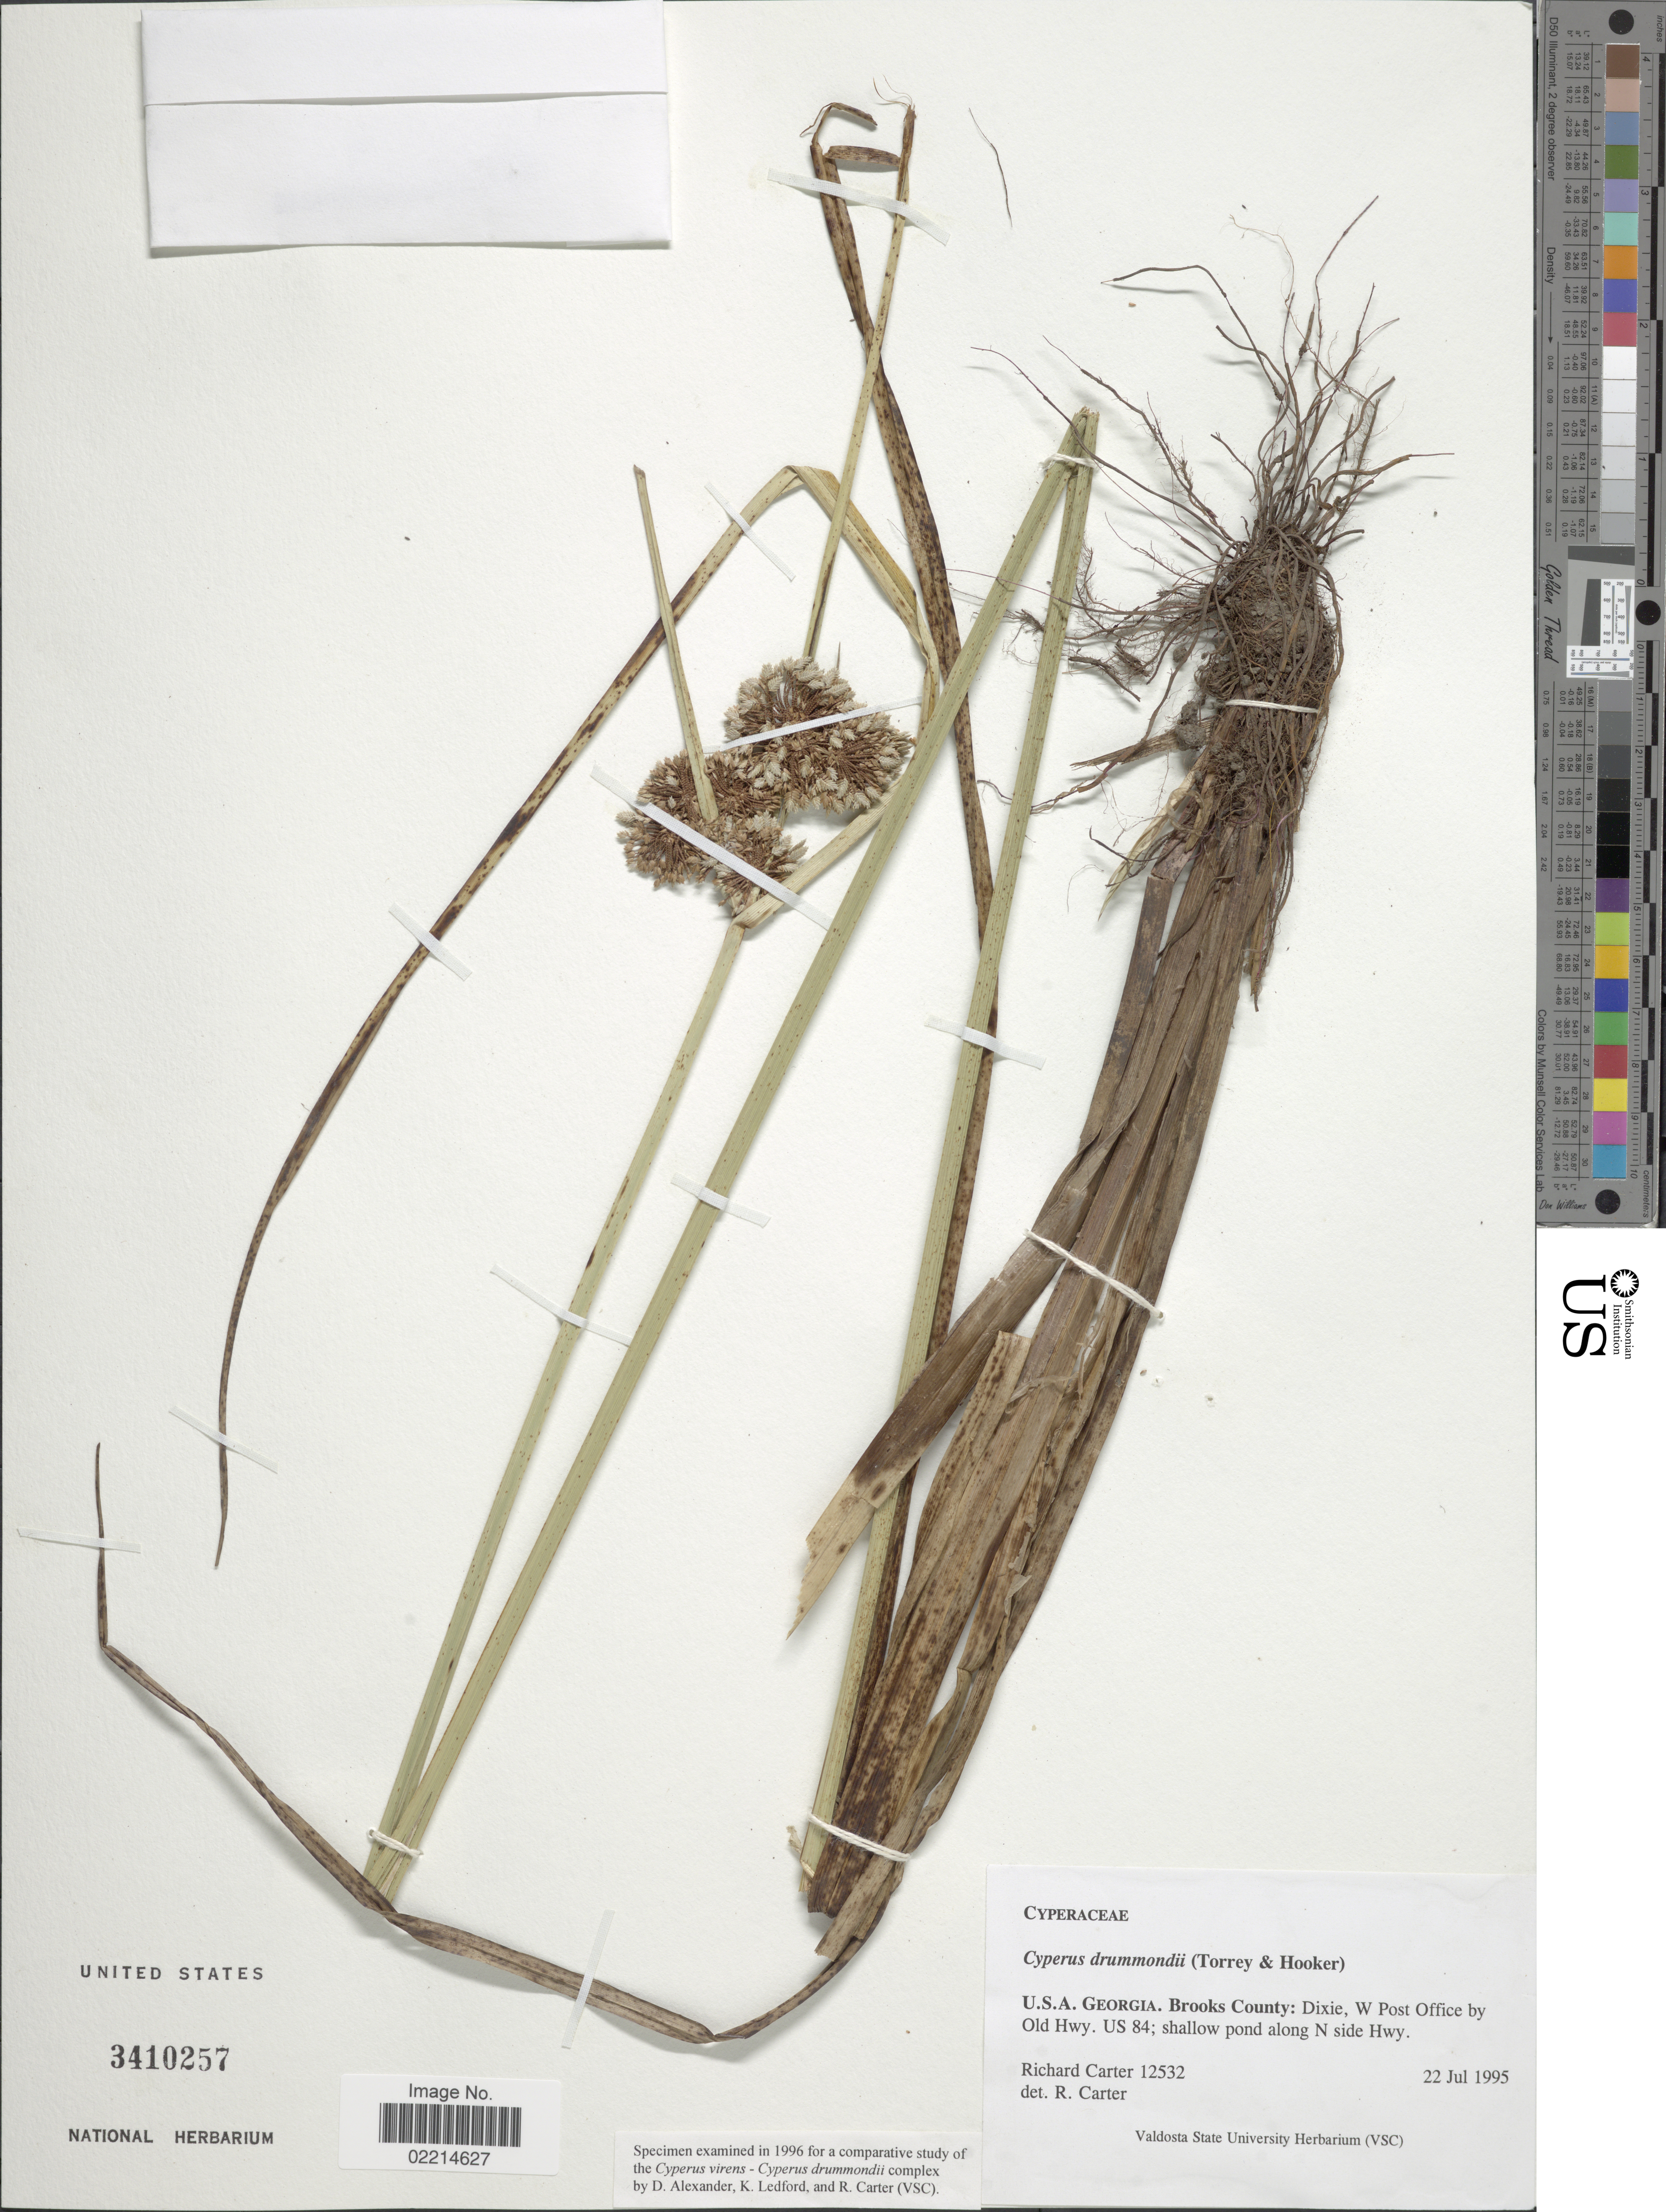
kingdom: Plantae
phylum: Tracheophyta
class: Liliopsida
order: Poales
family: Cyperaceae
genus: Cyperus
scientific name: Cyperus drummondii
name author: Torr. & Hook.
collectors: R. Carter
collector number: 12532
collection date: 1995-07-22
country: United States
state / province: Georgia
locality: Brooks County: Dixie, W Post Office by Old Hwy. US 84; shallow pond along N side Hwy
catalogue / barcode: US 3410257